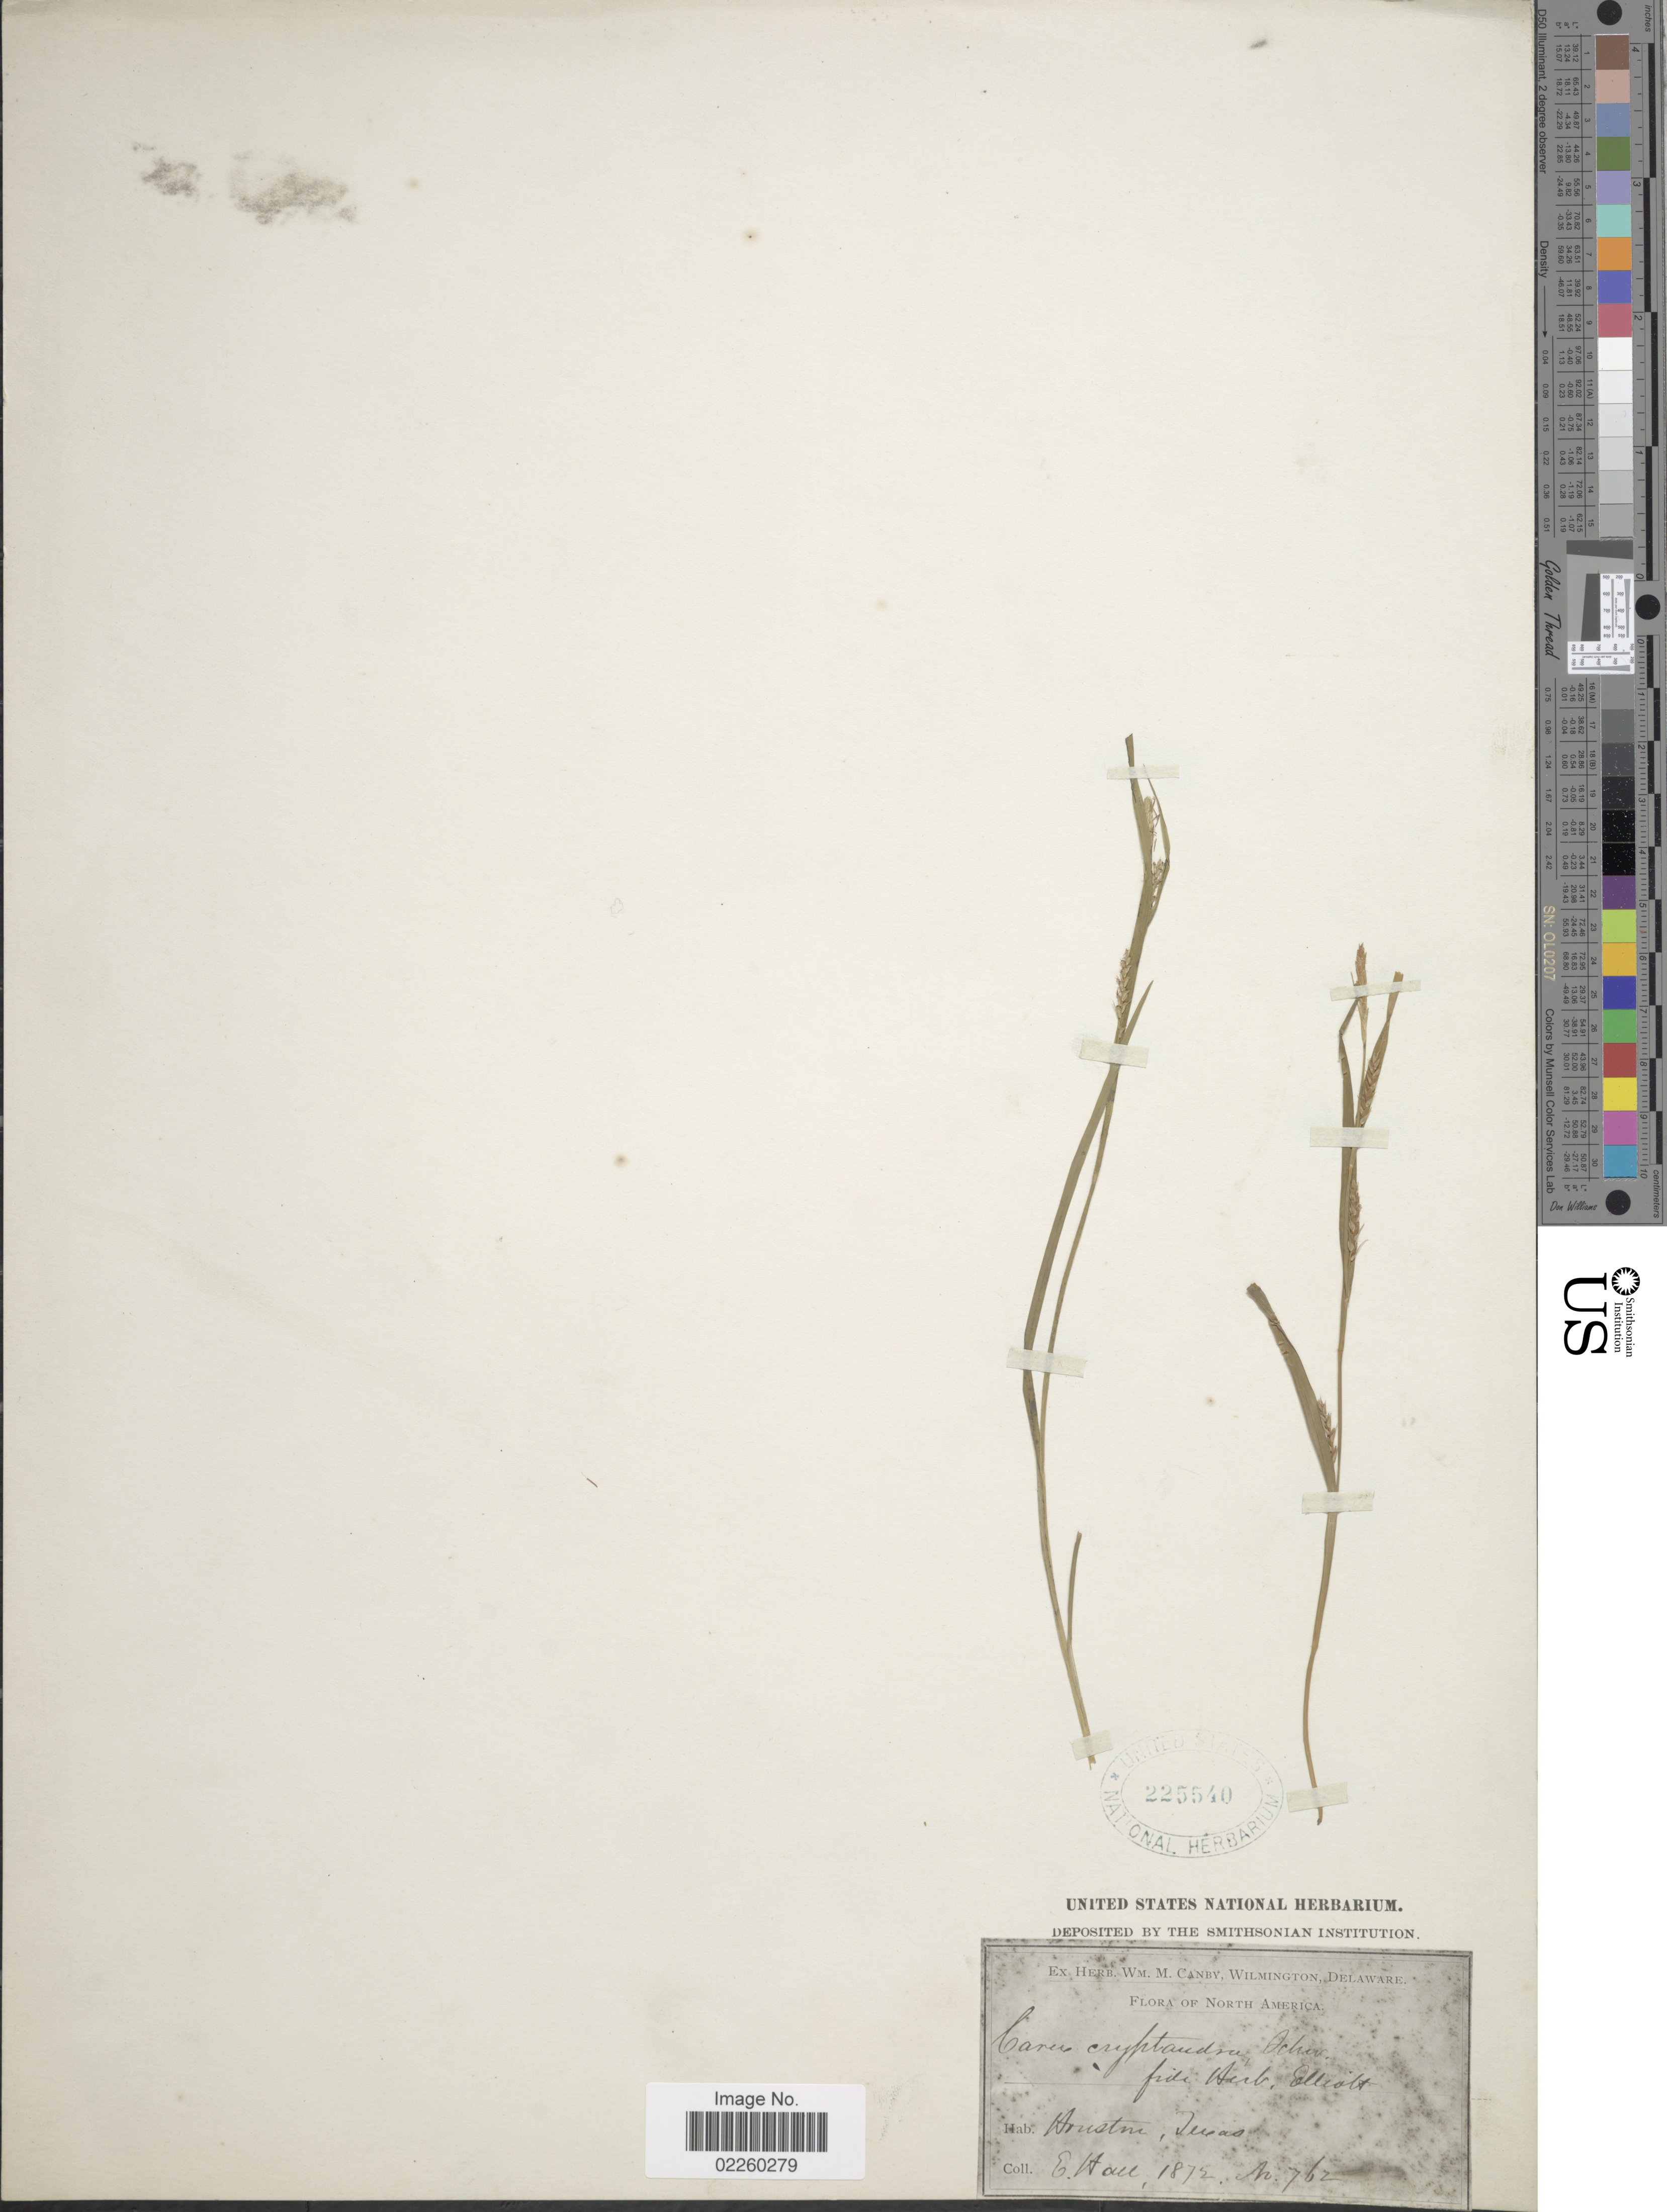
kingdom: Plantae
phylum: Tracheophyta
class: Liliopsida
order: Poales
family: Cyperaceae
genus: Carex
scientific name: Carex sp.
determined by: Strong, Mark T., (BOT), Smithsonian Institution - National Museum of Natural History (UNITED STATES)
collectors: E. Hall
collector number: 762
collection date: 1872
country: United States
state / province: Texas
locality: Austin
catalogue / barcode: US 22540